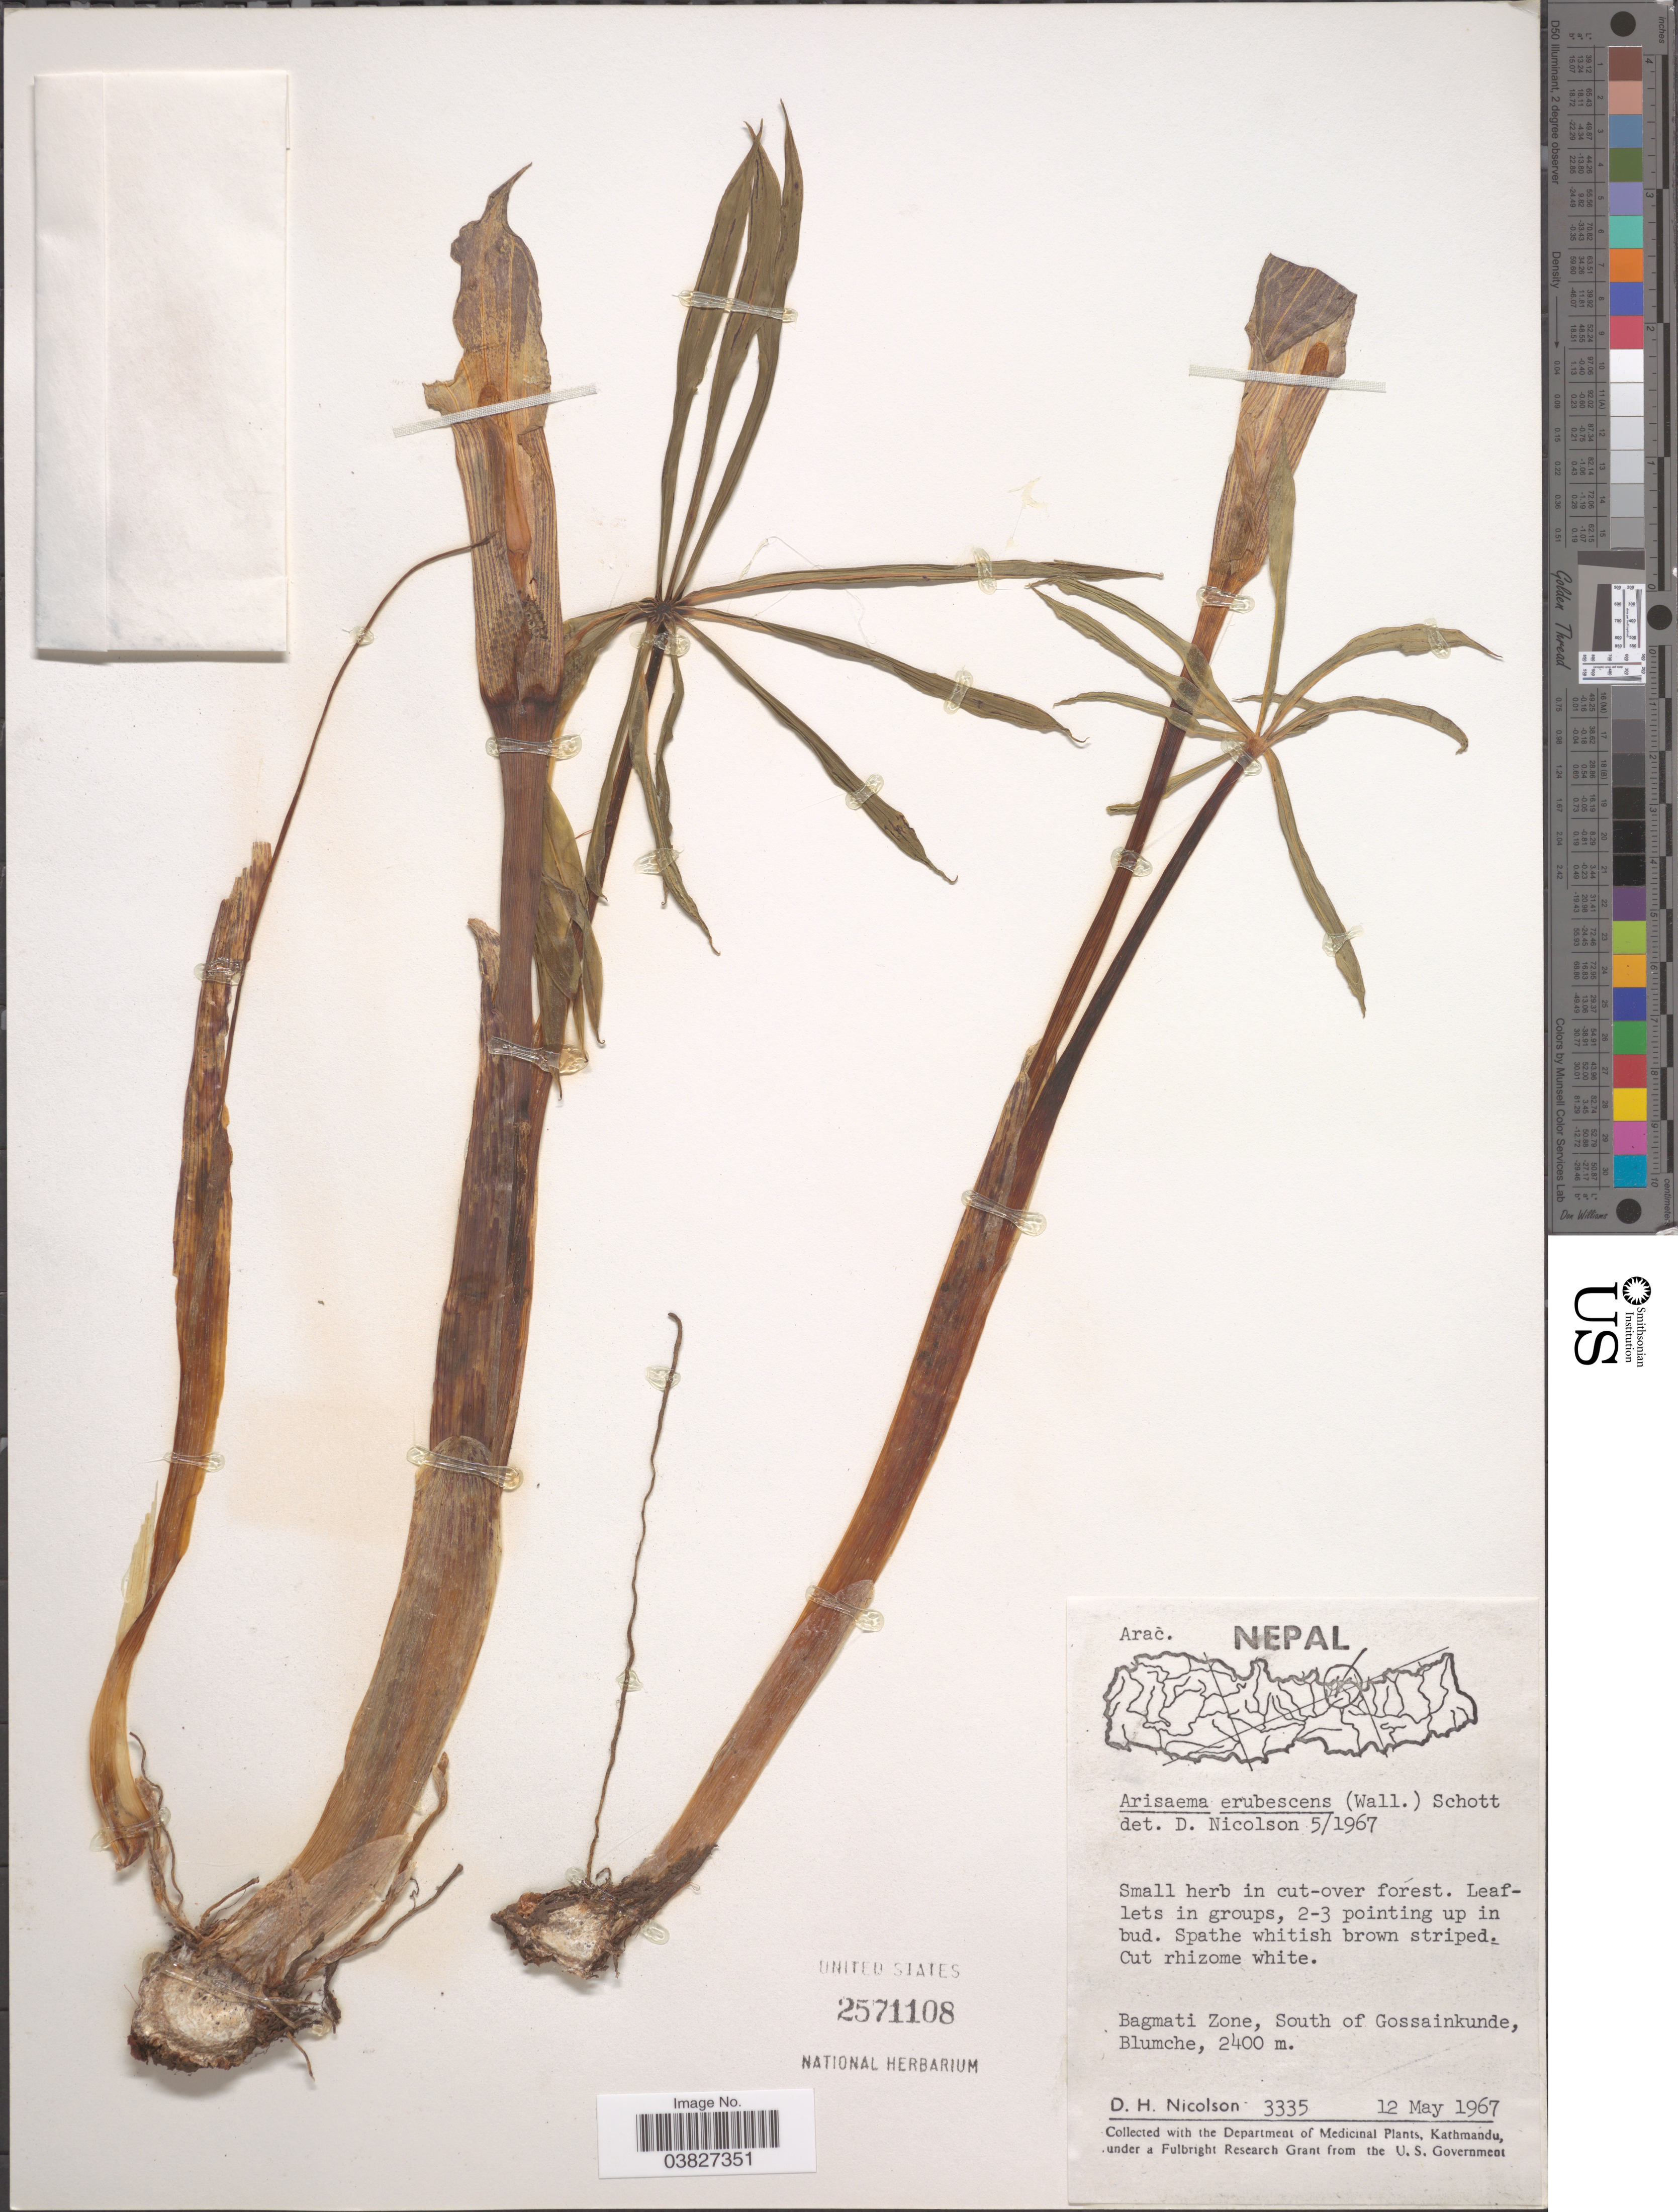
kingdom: Plantae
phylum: Tracheophyta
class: Liliopsida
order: Alismatales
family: Araceae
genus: Arisaema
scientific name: Arisaema erubescens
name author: (Wall.) Schott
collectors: D. H. Nicolson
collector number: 3335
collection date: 1967-05-12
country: Nepal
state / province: Bagmati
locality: Bagmati Zone, South of Gossainkunde, Blumche.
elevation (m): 2400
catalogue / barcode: US 2571108